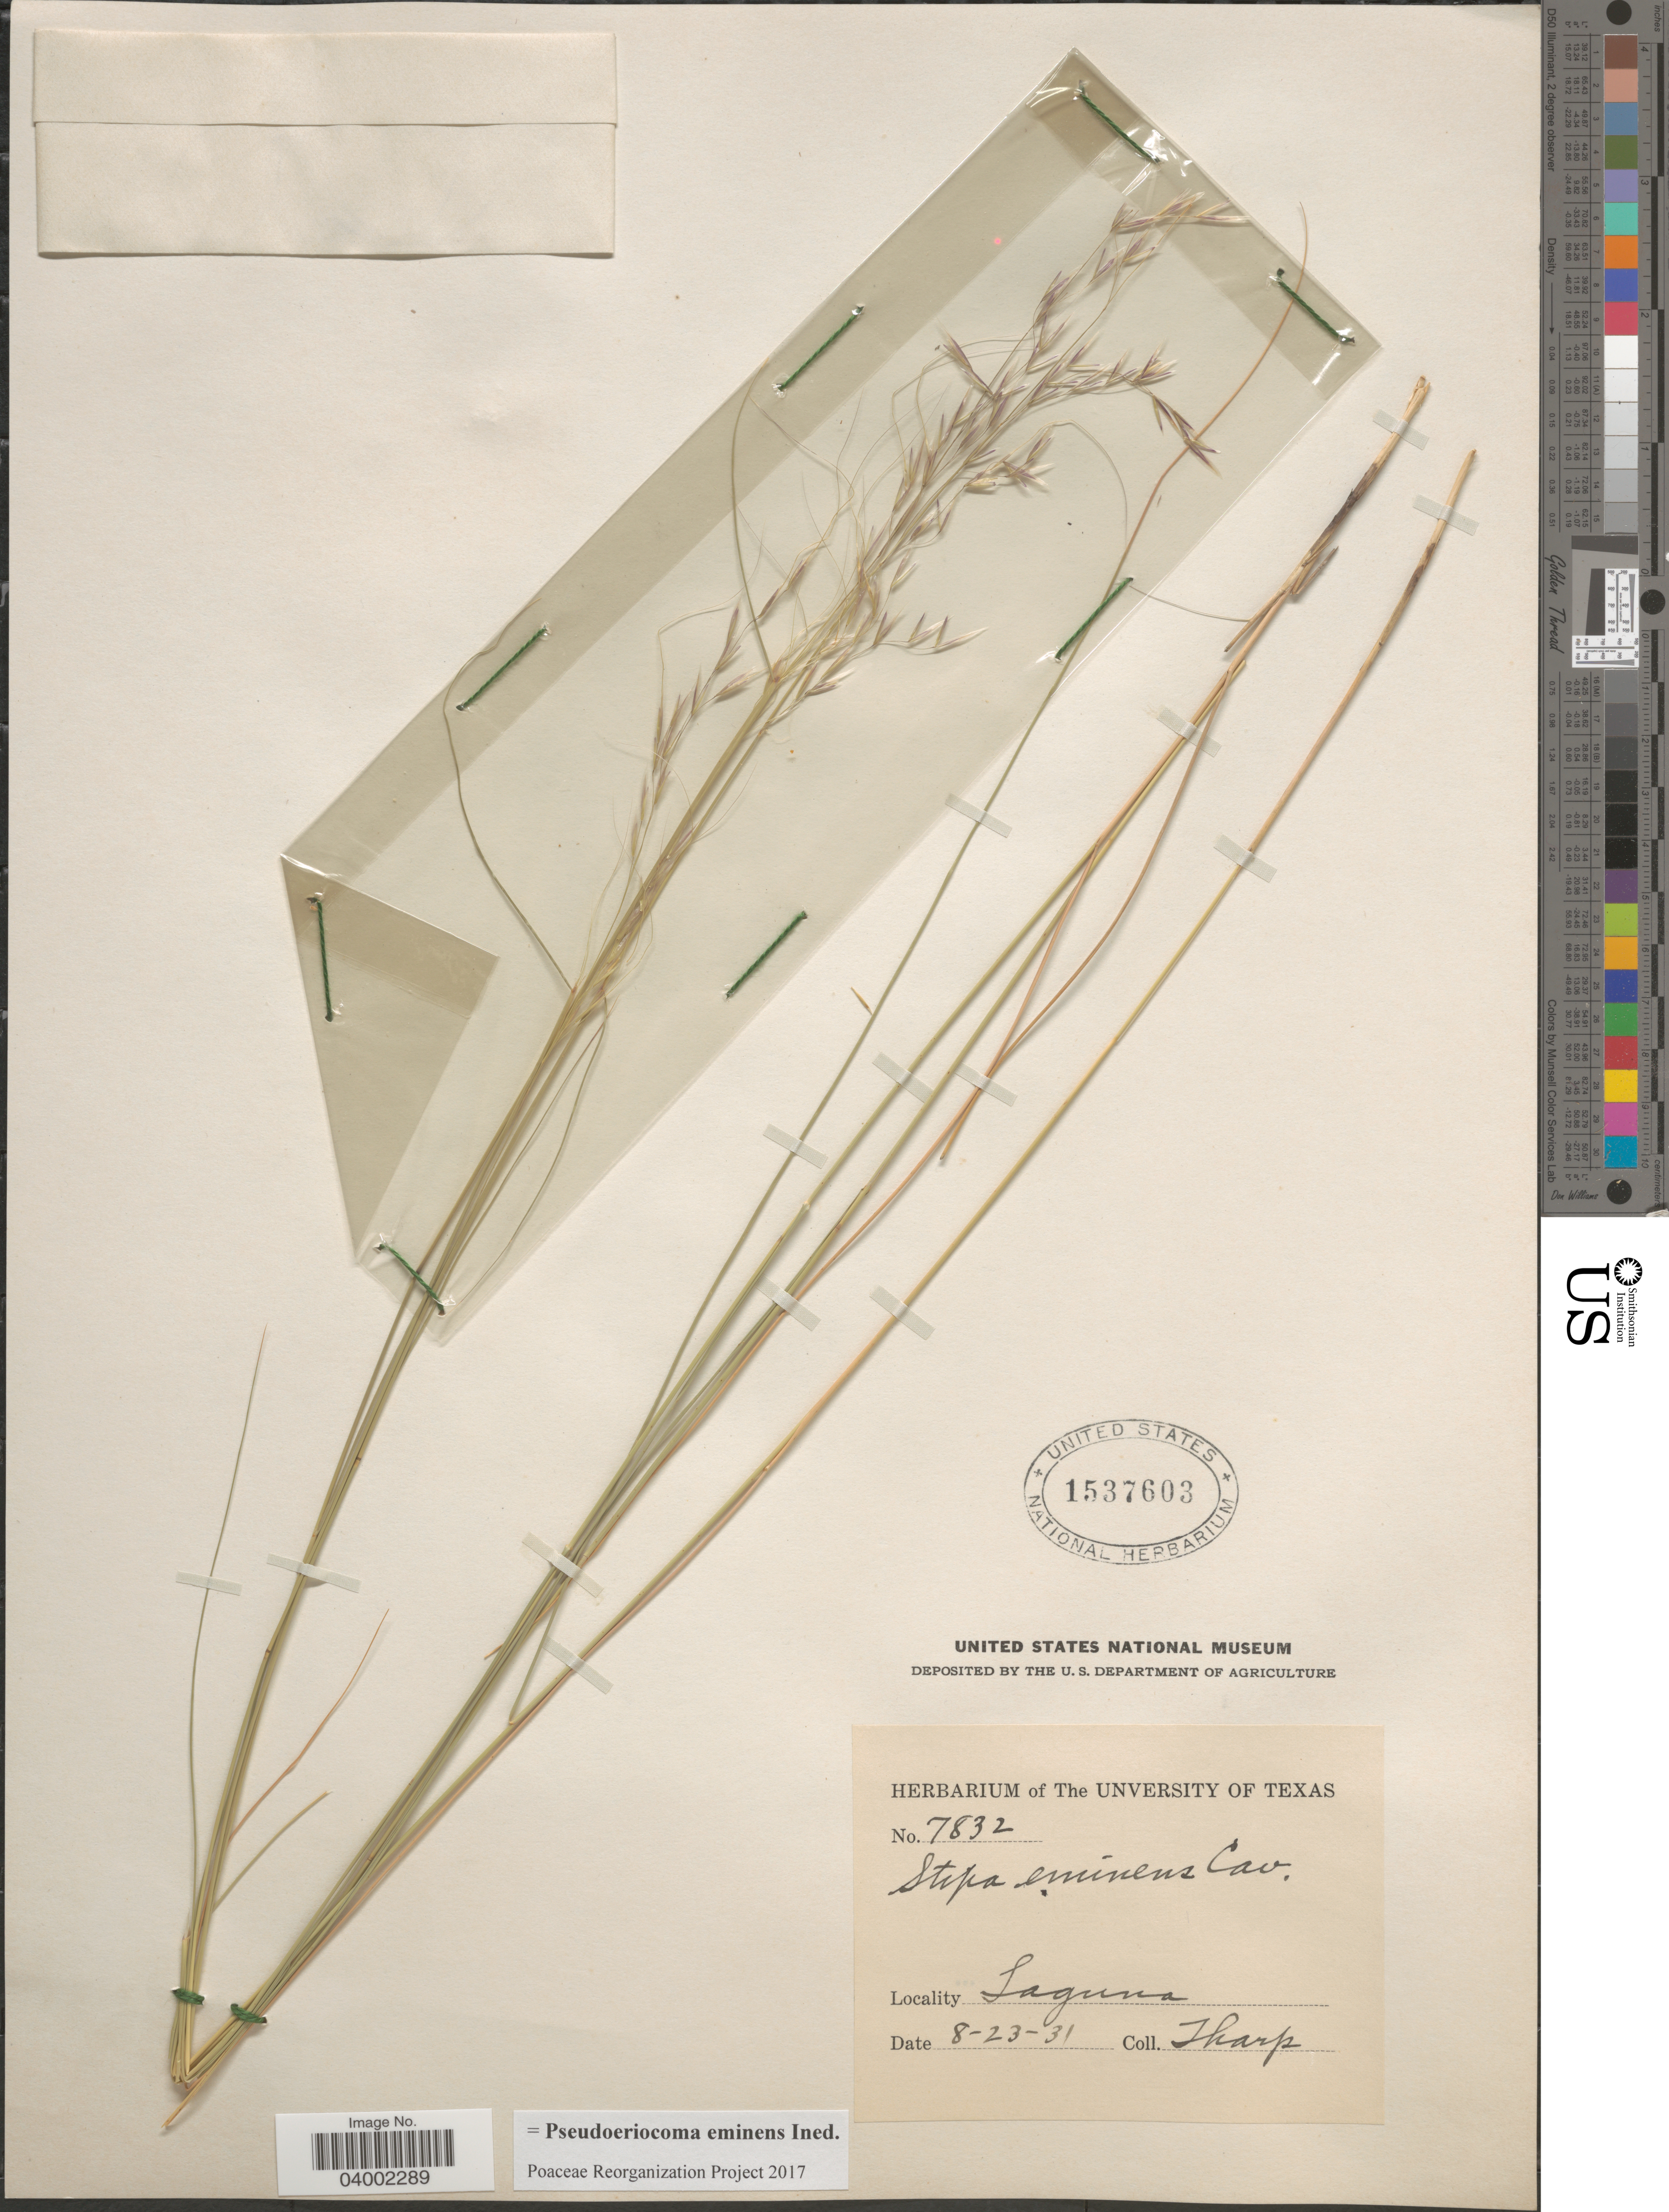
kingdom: Plantae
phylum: Tracheophyta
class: Liliopsida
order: Poales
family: Poaceae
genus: Pseudoeriocoma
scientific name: Pseudoeriocoma eminens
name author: (Cav.) Romasch.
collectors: Tharp, --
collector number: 7832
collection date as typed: Transcribed d/m/y: 23/8/31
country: United States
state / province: Texas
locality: Laguna.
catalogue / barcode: US 1537603